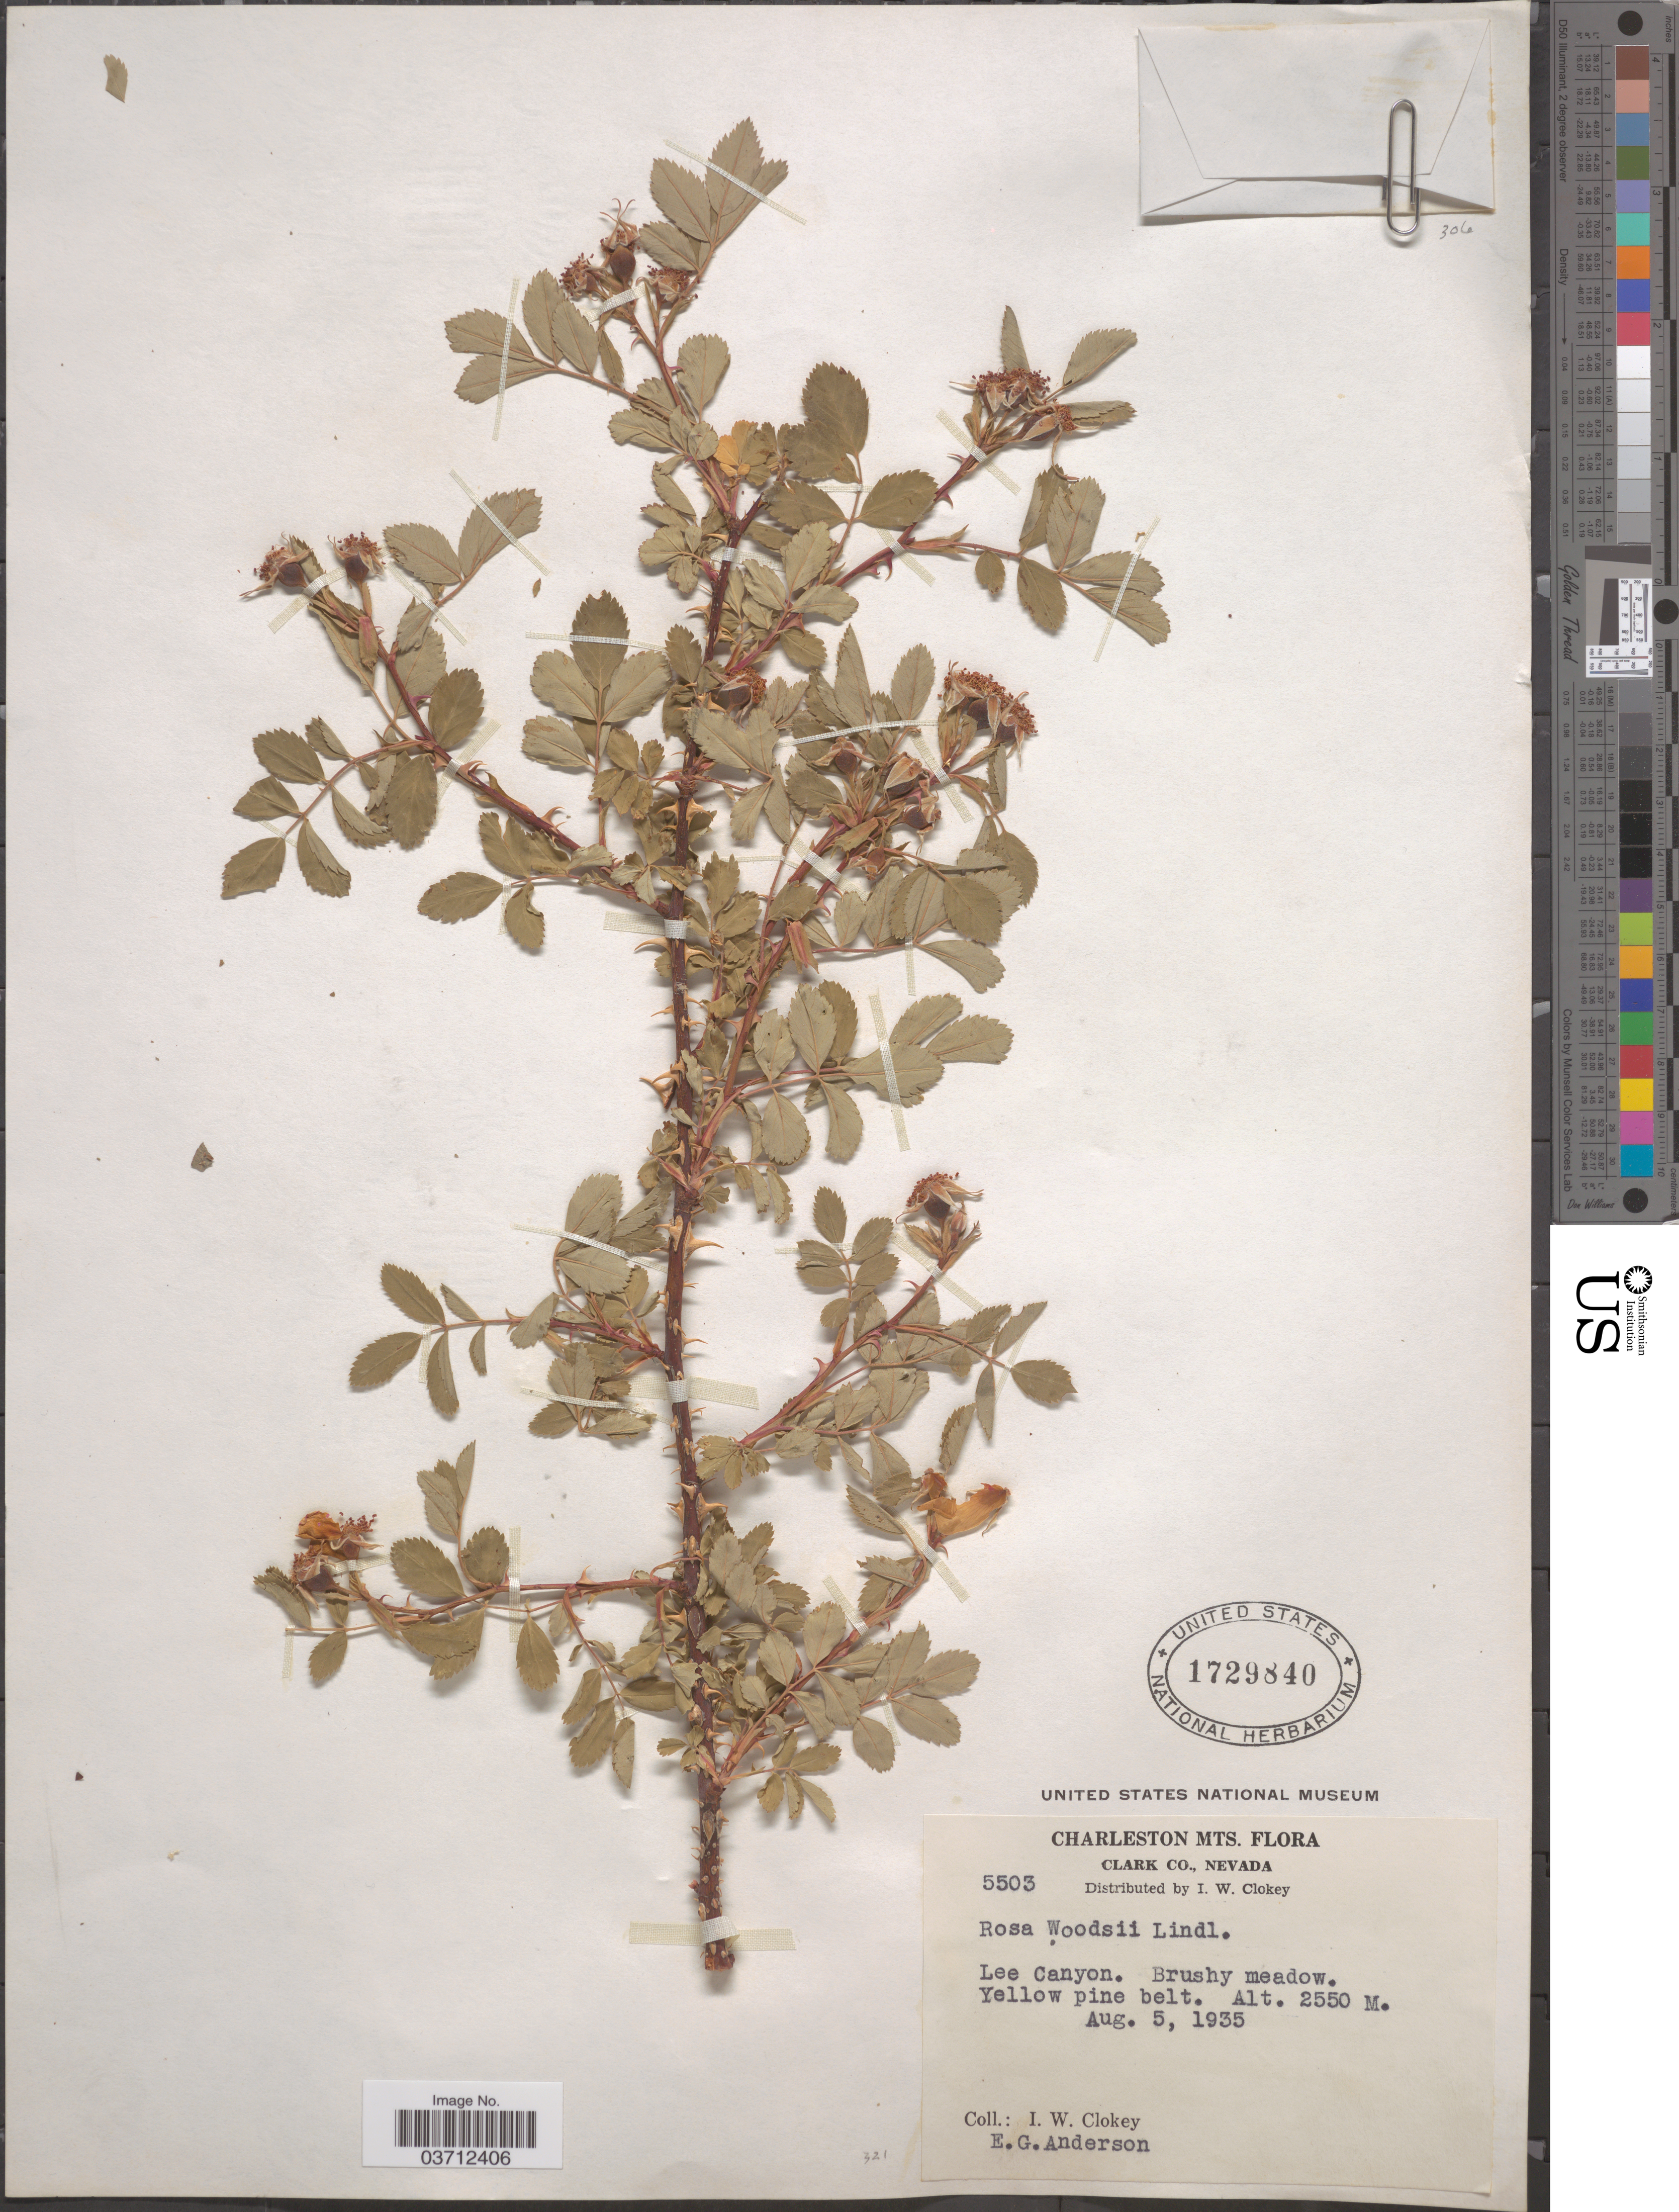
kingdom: Plantae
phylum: Tracheophyta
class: Magnoliopsida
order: Rosales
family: Rosaceae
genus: Rosa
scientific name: Rosa woodsii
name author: Lindl.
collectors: I. W. Clokey & E. G. Anderson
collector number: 5503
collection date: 1935-08-05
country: United States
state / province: Nevada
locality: Charleston Mts. Clark Co. Lee Canyon. Yellow pine belt.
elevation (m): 2550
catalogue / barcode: US 1729840